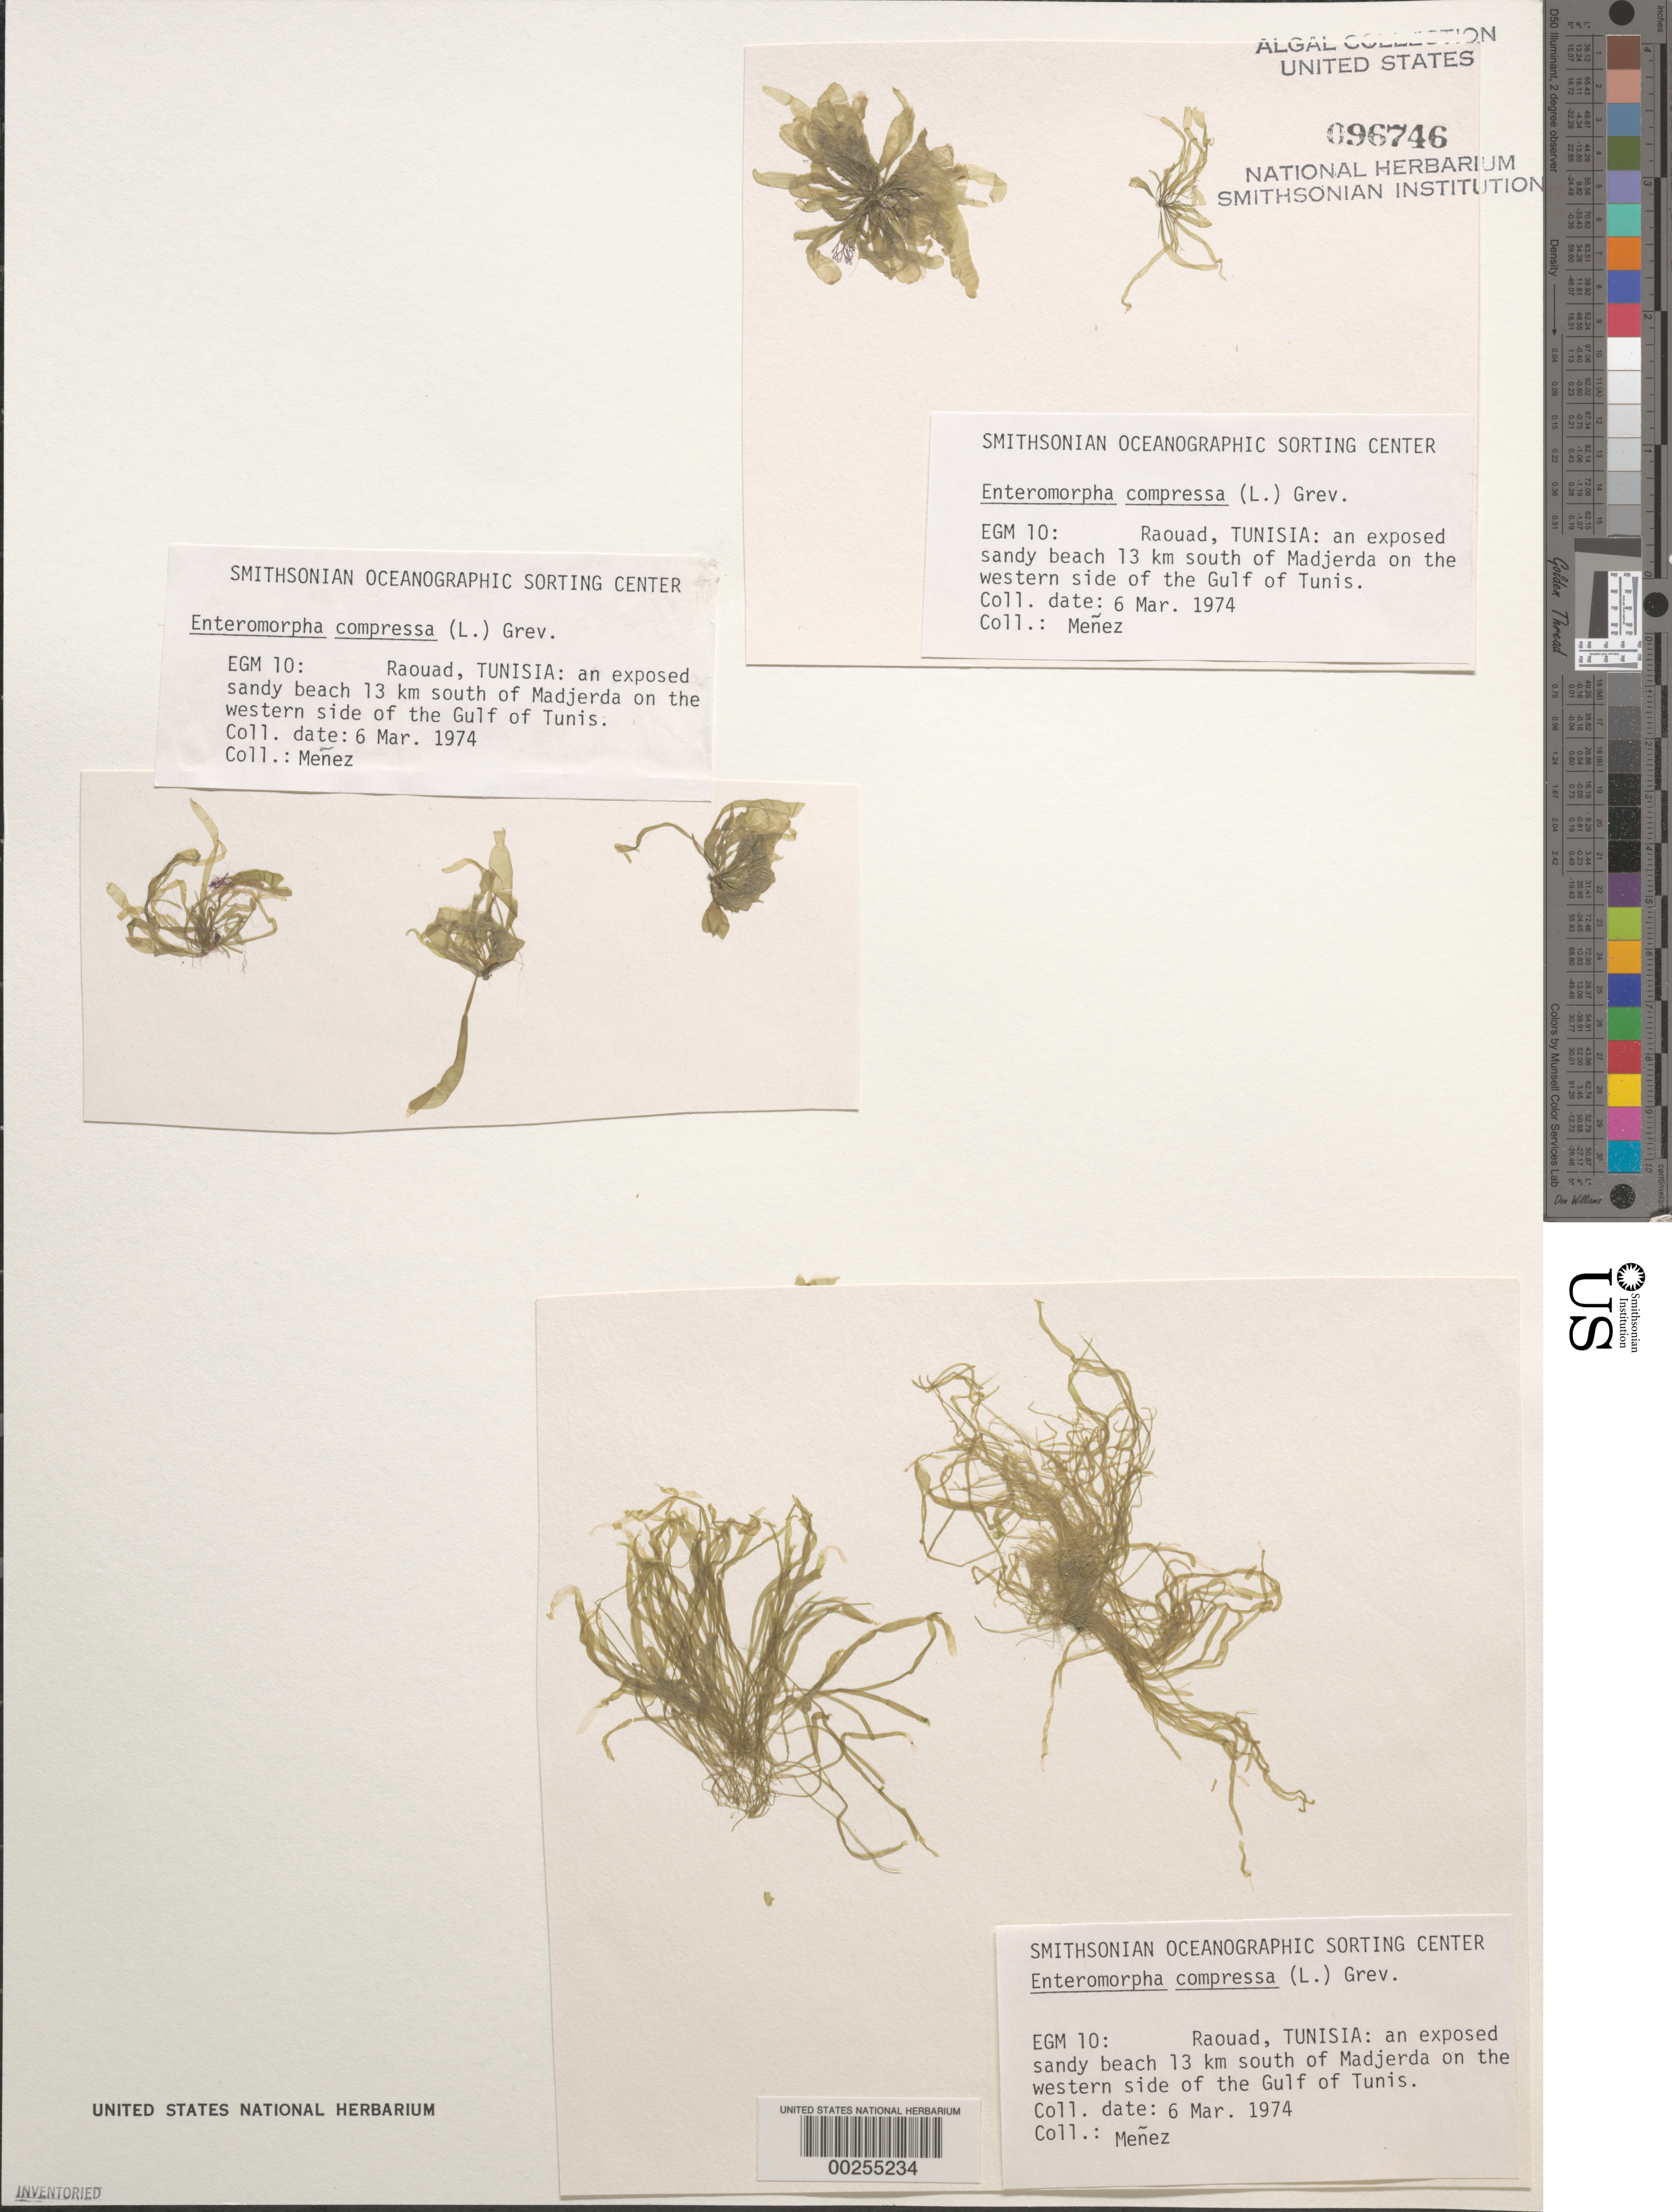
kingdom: Plantae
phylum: Chlorophyta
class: Ulvophyceae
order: Ulvales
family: Ulvaceae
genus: Ulva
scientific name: Ulva compressa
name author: L.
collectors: Meñez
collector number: EGM 10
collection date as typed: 06 Mar 1974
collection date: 1974-03-06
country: Tunisia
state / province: Tunis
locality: Raouad, 13 km south of madjerda, gulf of tunis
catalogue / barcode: US 96746